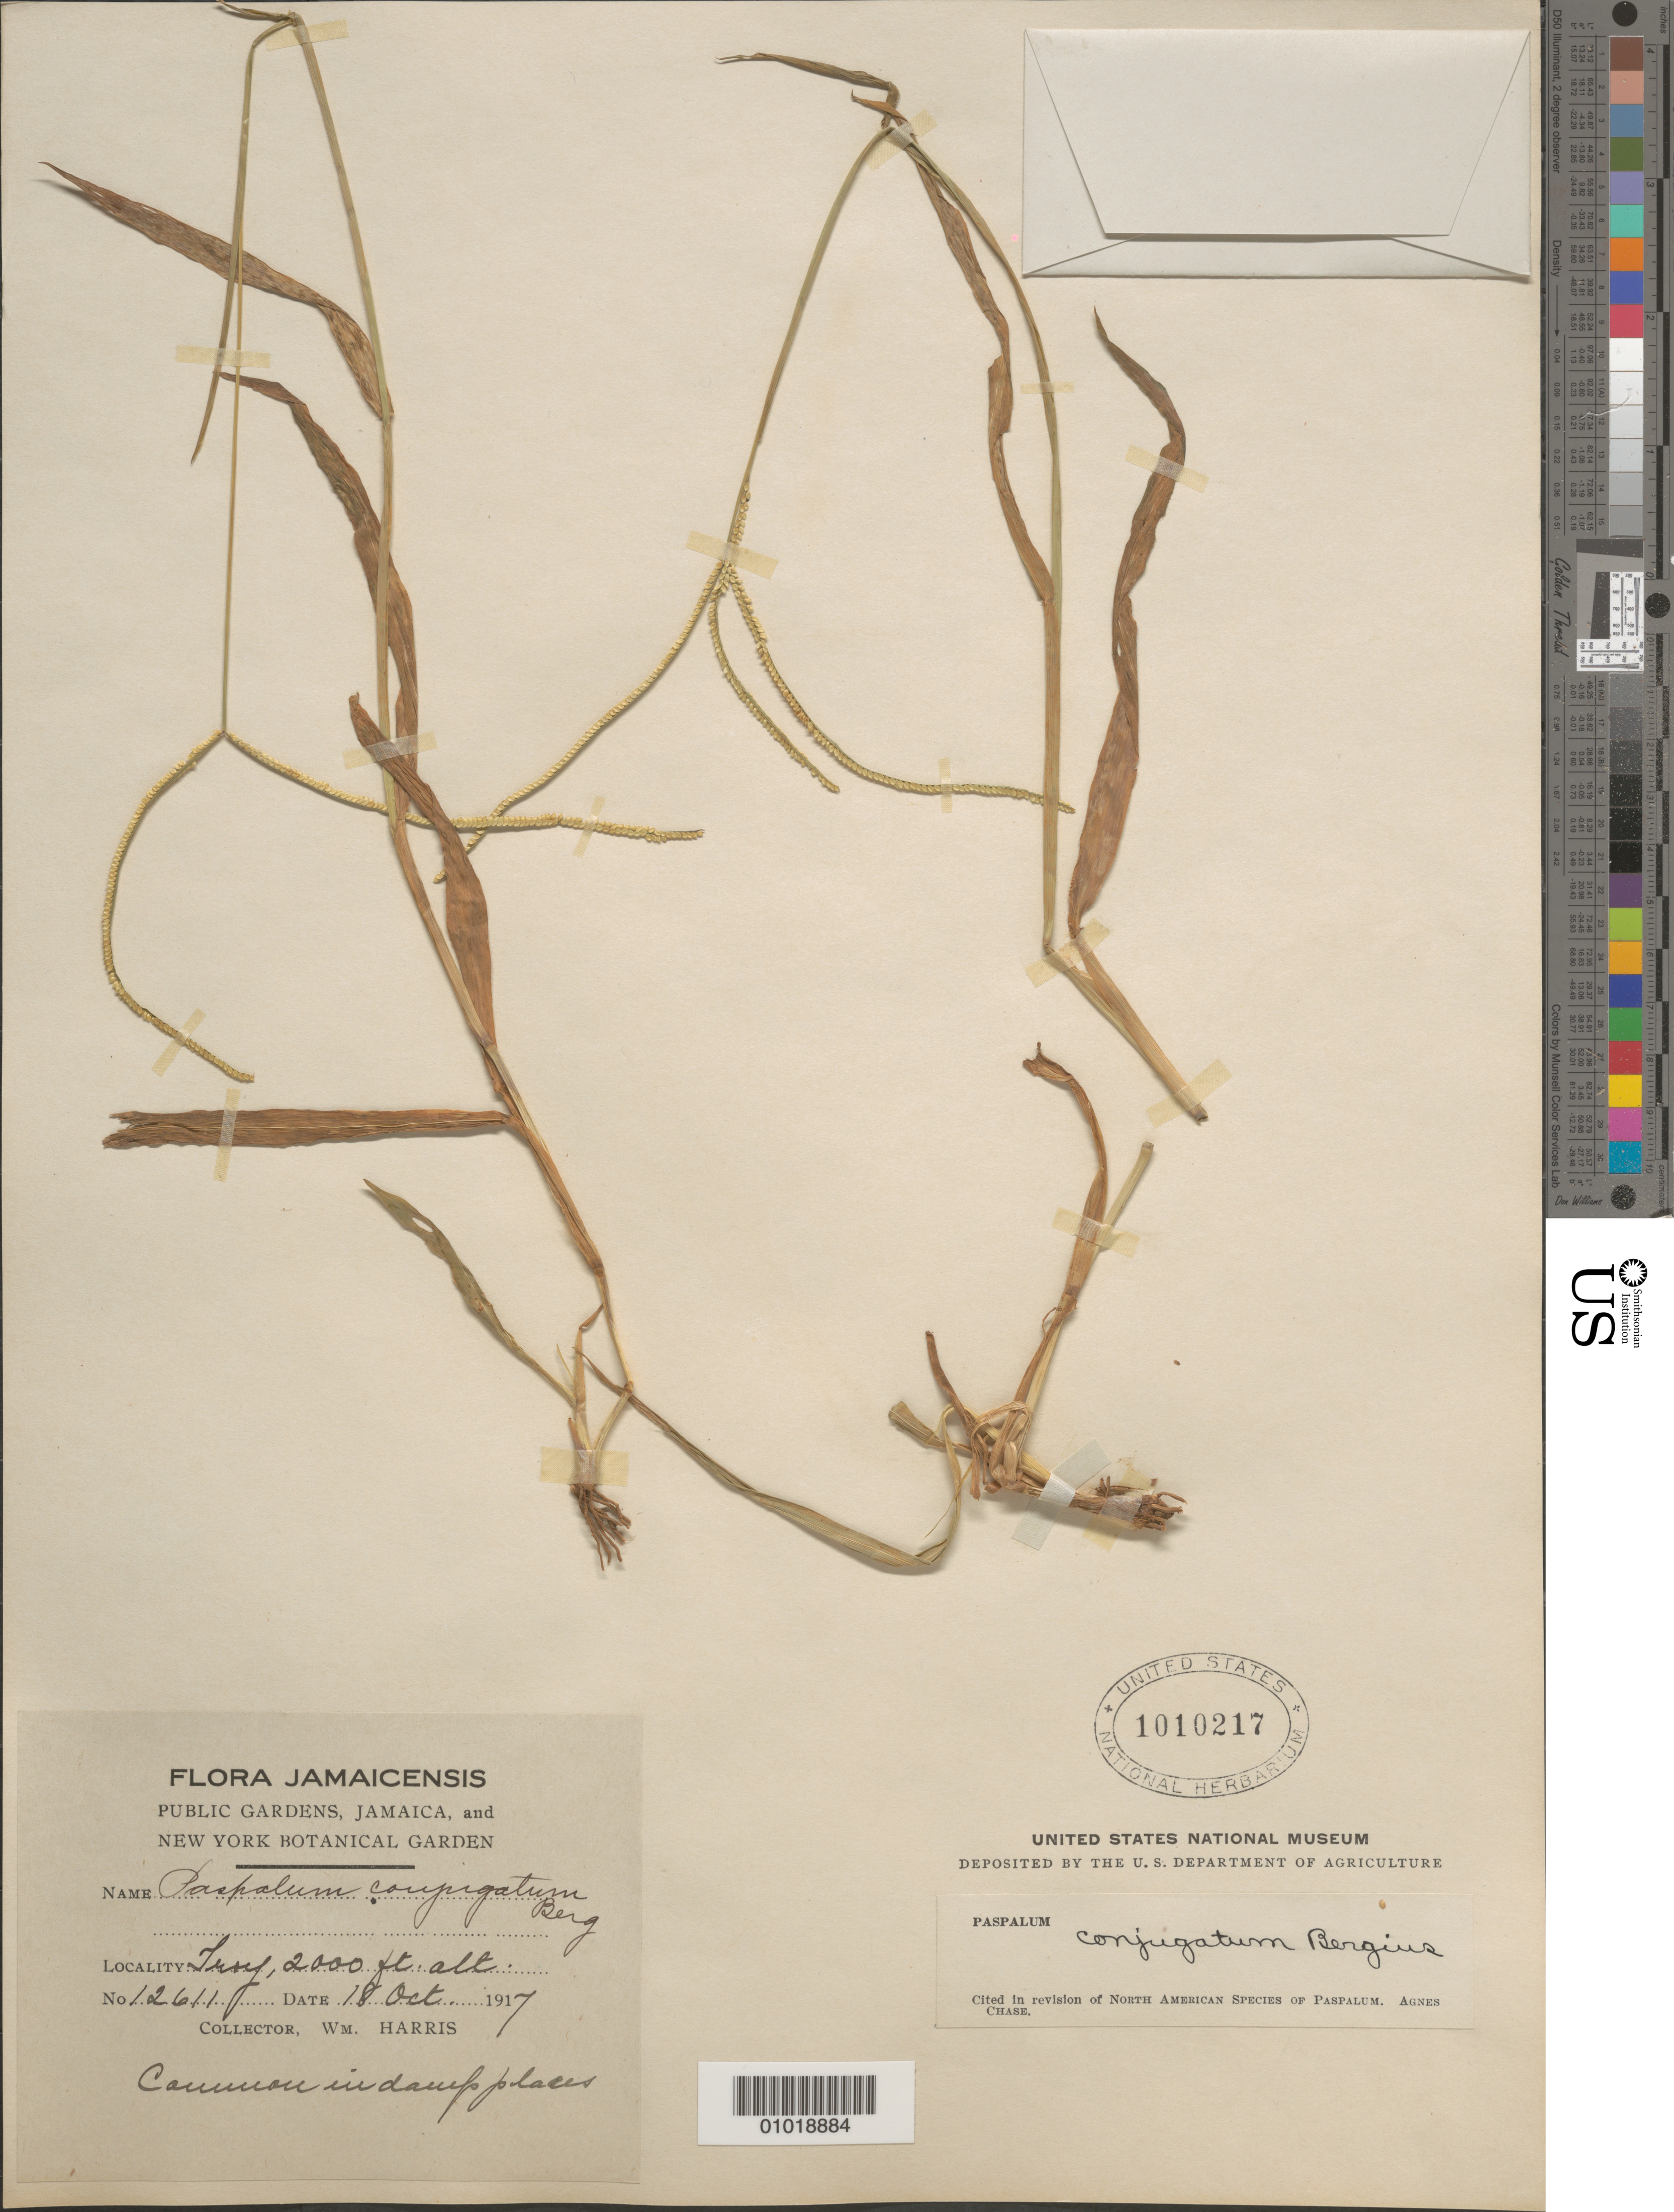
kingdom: Plantae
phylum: Tracheophyta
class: Liliopsida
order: Poales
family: Poaceae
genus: Paspalum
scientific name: Paspalum conjugatum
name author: P.J. Bergius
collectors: W. Harris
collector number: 12611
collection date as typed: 18 Oct 1917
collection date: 1917-10-18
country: Jamaica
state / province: Trelawny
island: Jamaica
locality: Troy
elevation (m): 610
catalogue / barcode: US 1010217